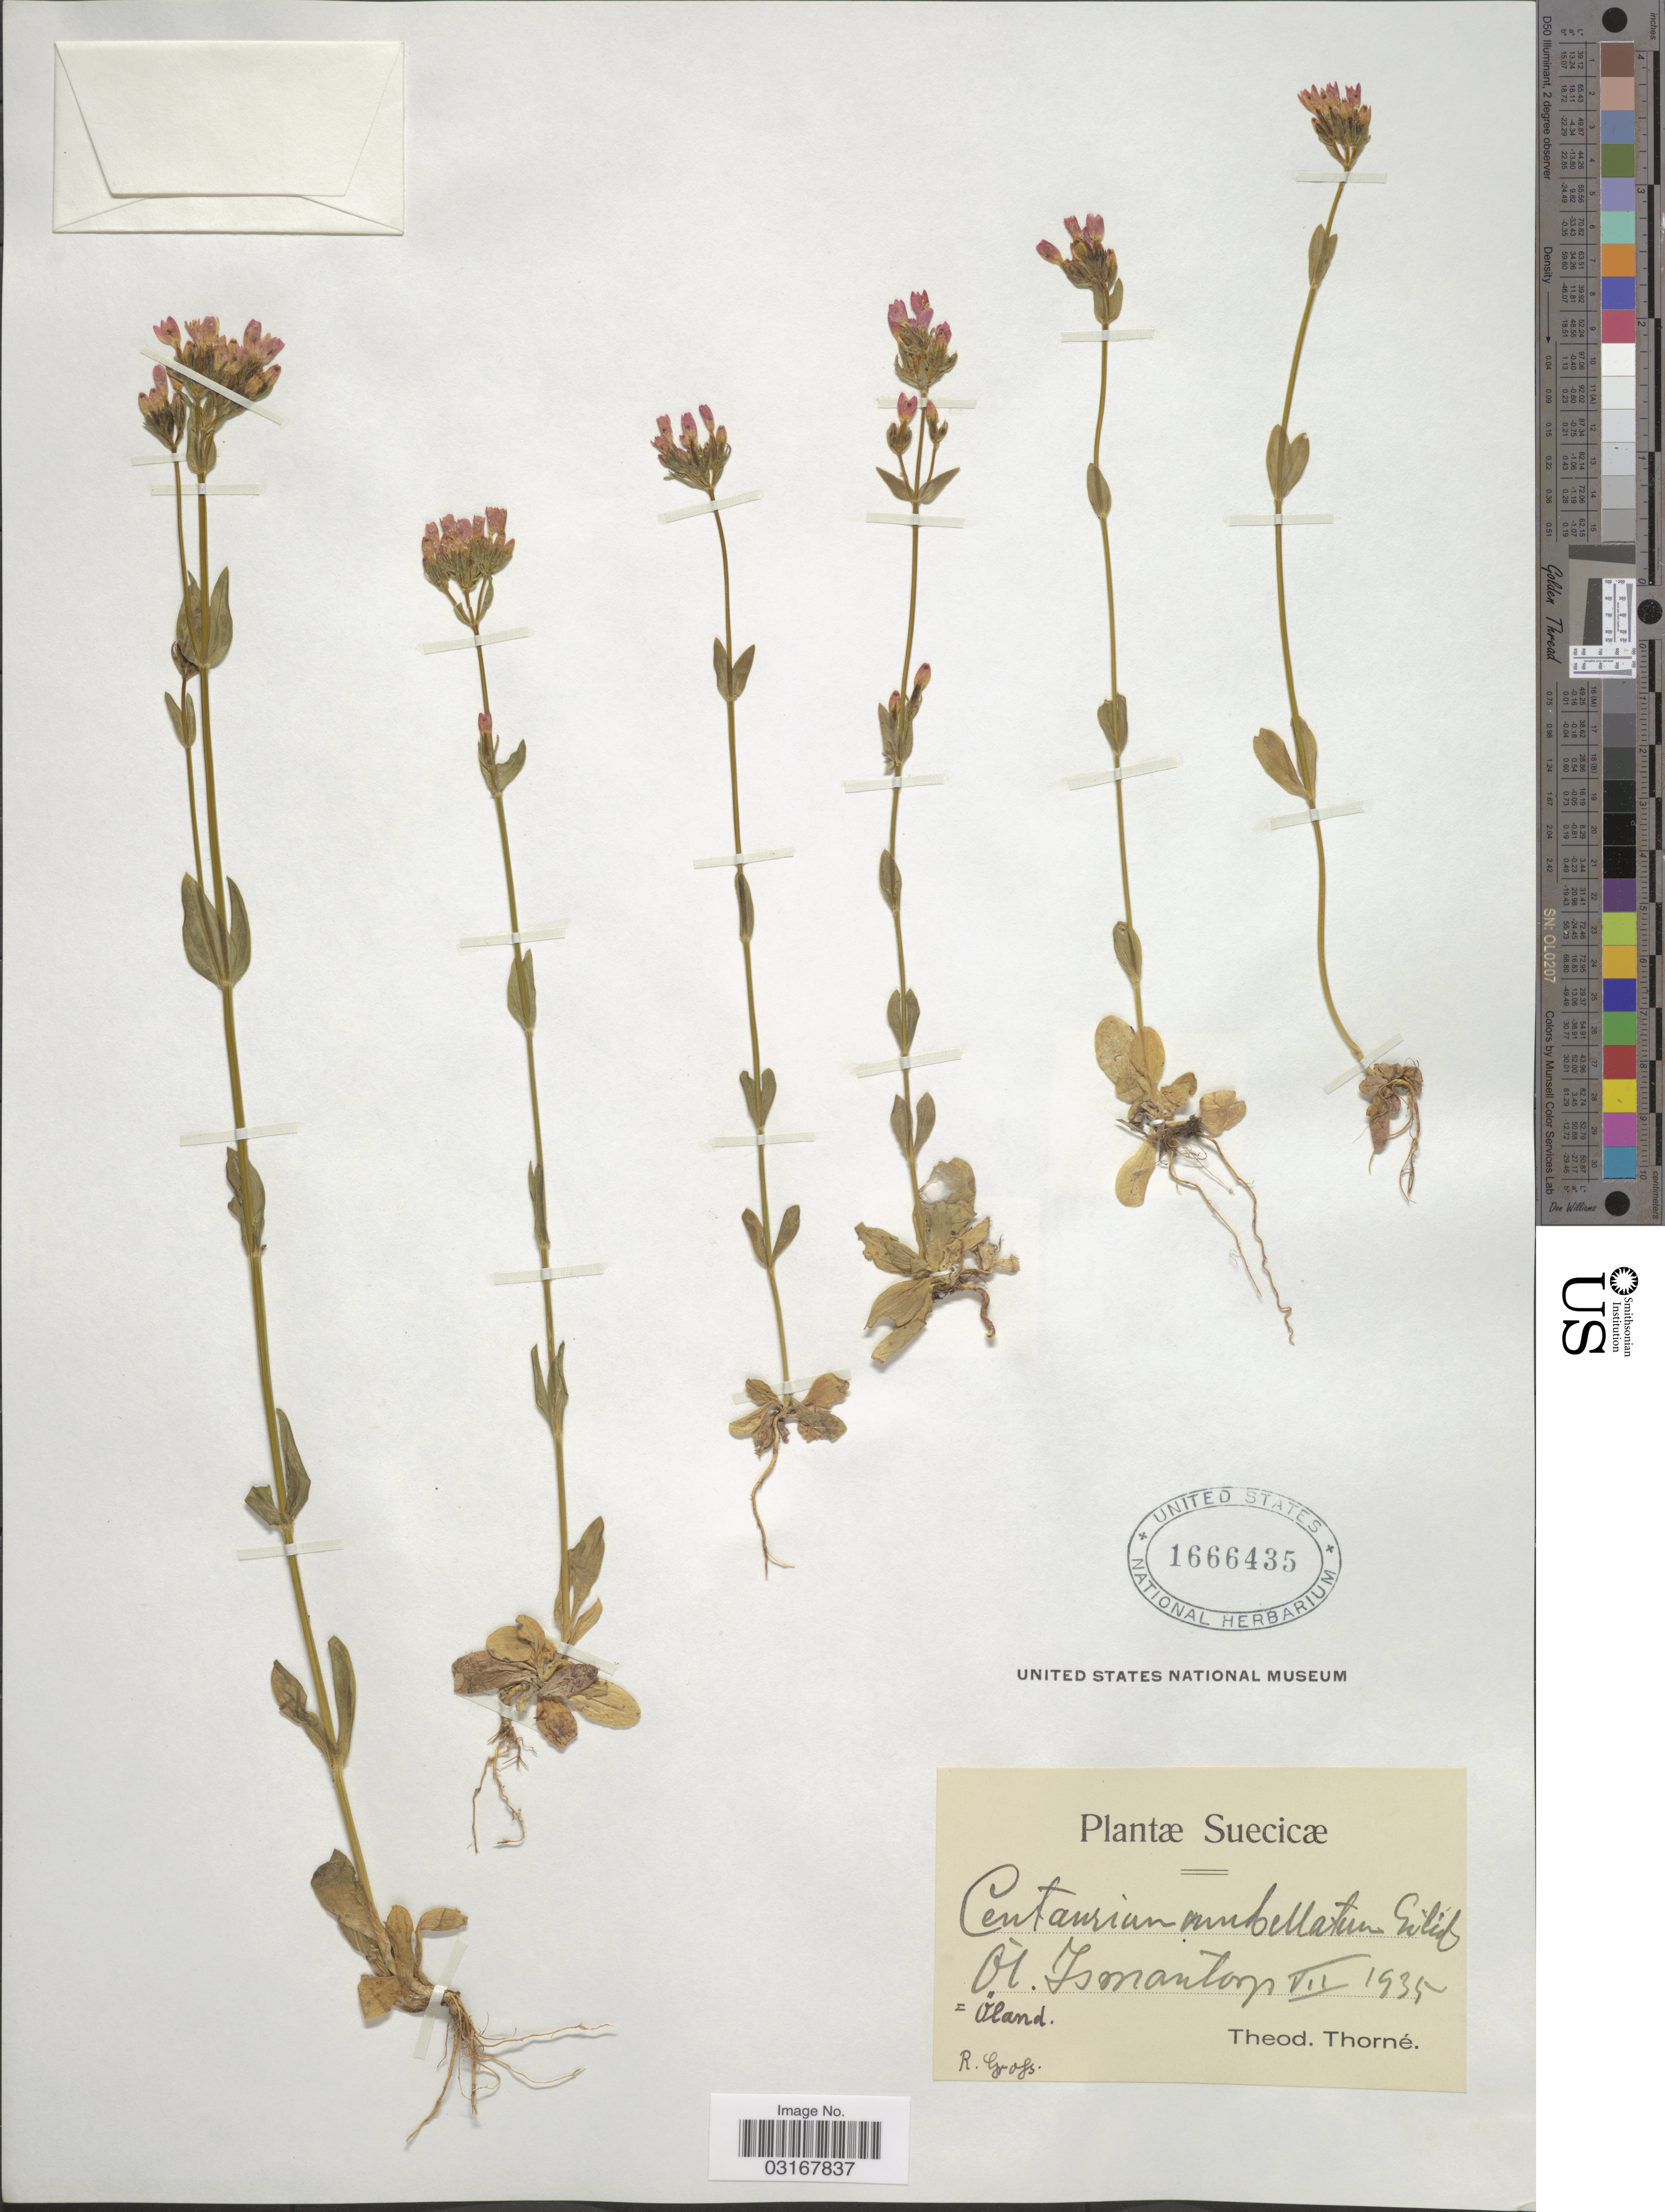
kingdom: Plantae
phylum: Tracheophyta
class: Magnoliopsida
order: Gentianales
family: Gentianaceae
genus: Centaurium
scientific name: Centaurium umbellatum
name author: Gilib.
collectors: T. Thorné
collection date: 1935-07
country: Sweden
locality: Öl. Ismantorp.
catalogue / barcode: US 1666435